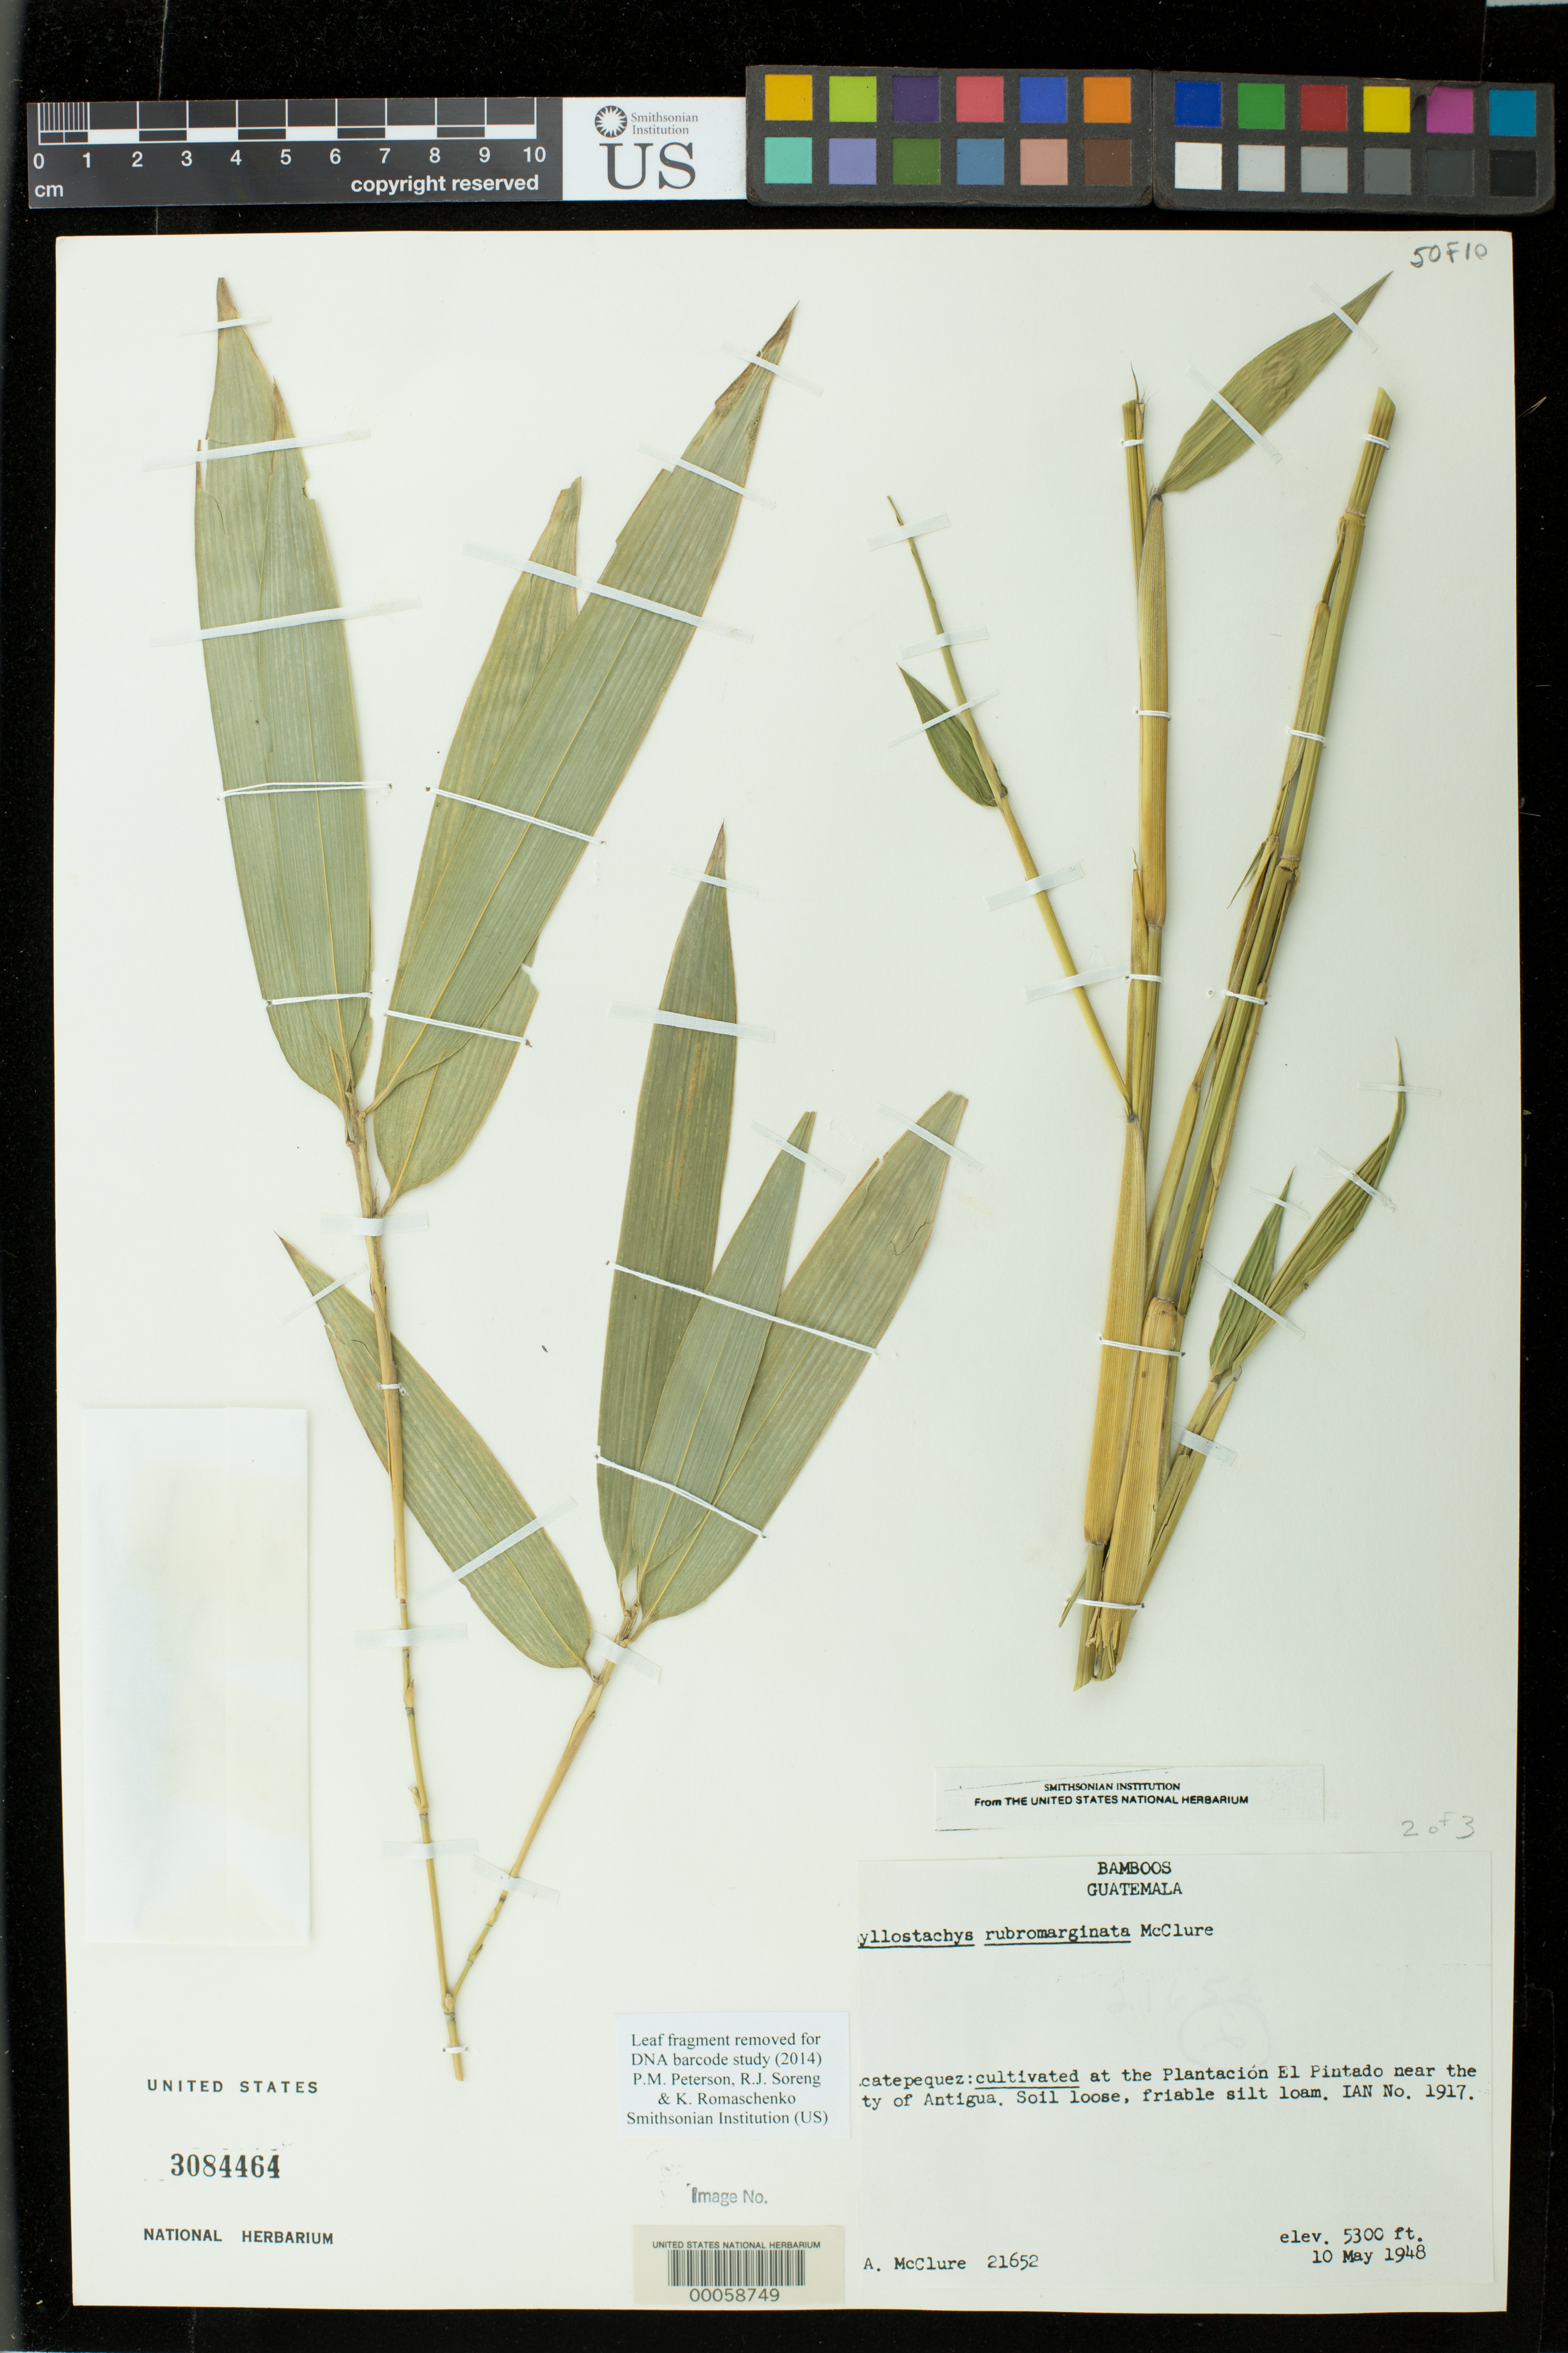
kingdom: Plantae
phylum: Tracheophyta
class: Liliopsida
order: Poales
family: Poaceae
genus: Phyllostachys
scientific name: Phyllostachys rubromarginata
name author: McClure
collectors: F. A. McClure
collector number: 21652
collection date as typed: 10 May 1948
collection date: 1948-05-10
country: Guatemala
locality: Catepequez: plantacion el pintado near the city of Antigua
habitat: Soil loose, friable silt loam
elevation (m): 1615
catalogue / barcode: US 3084464